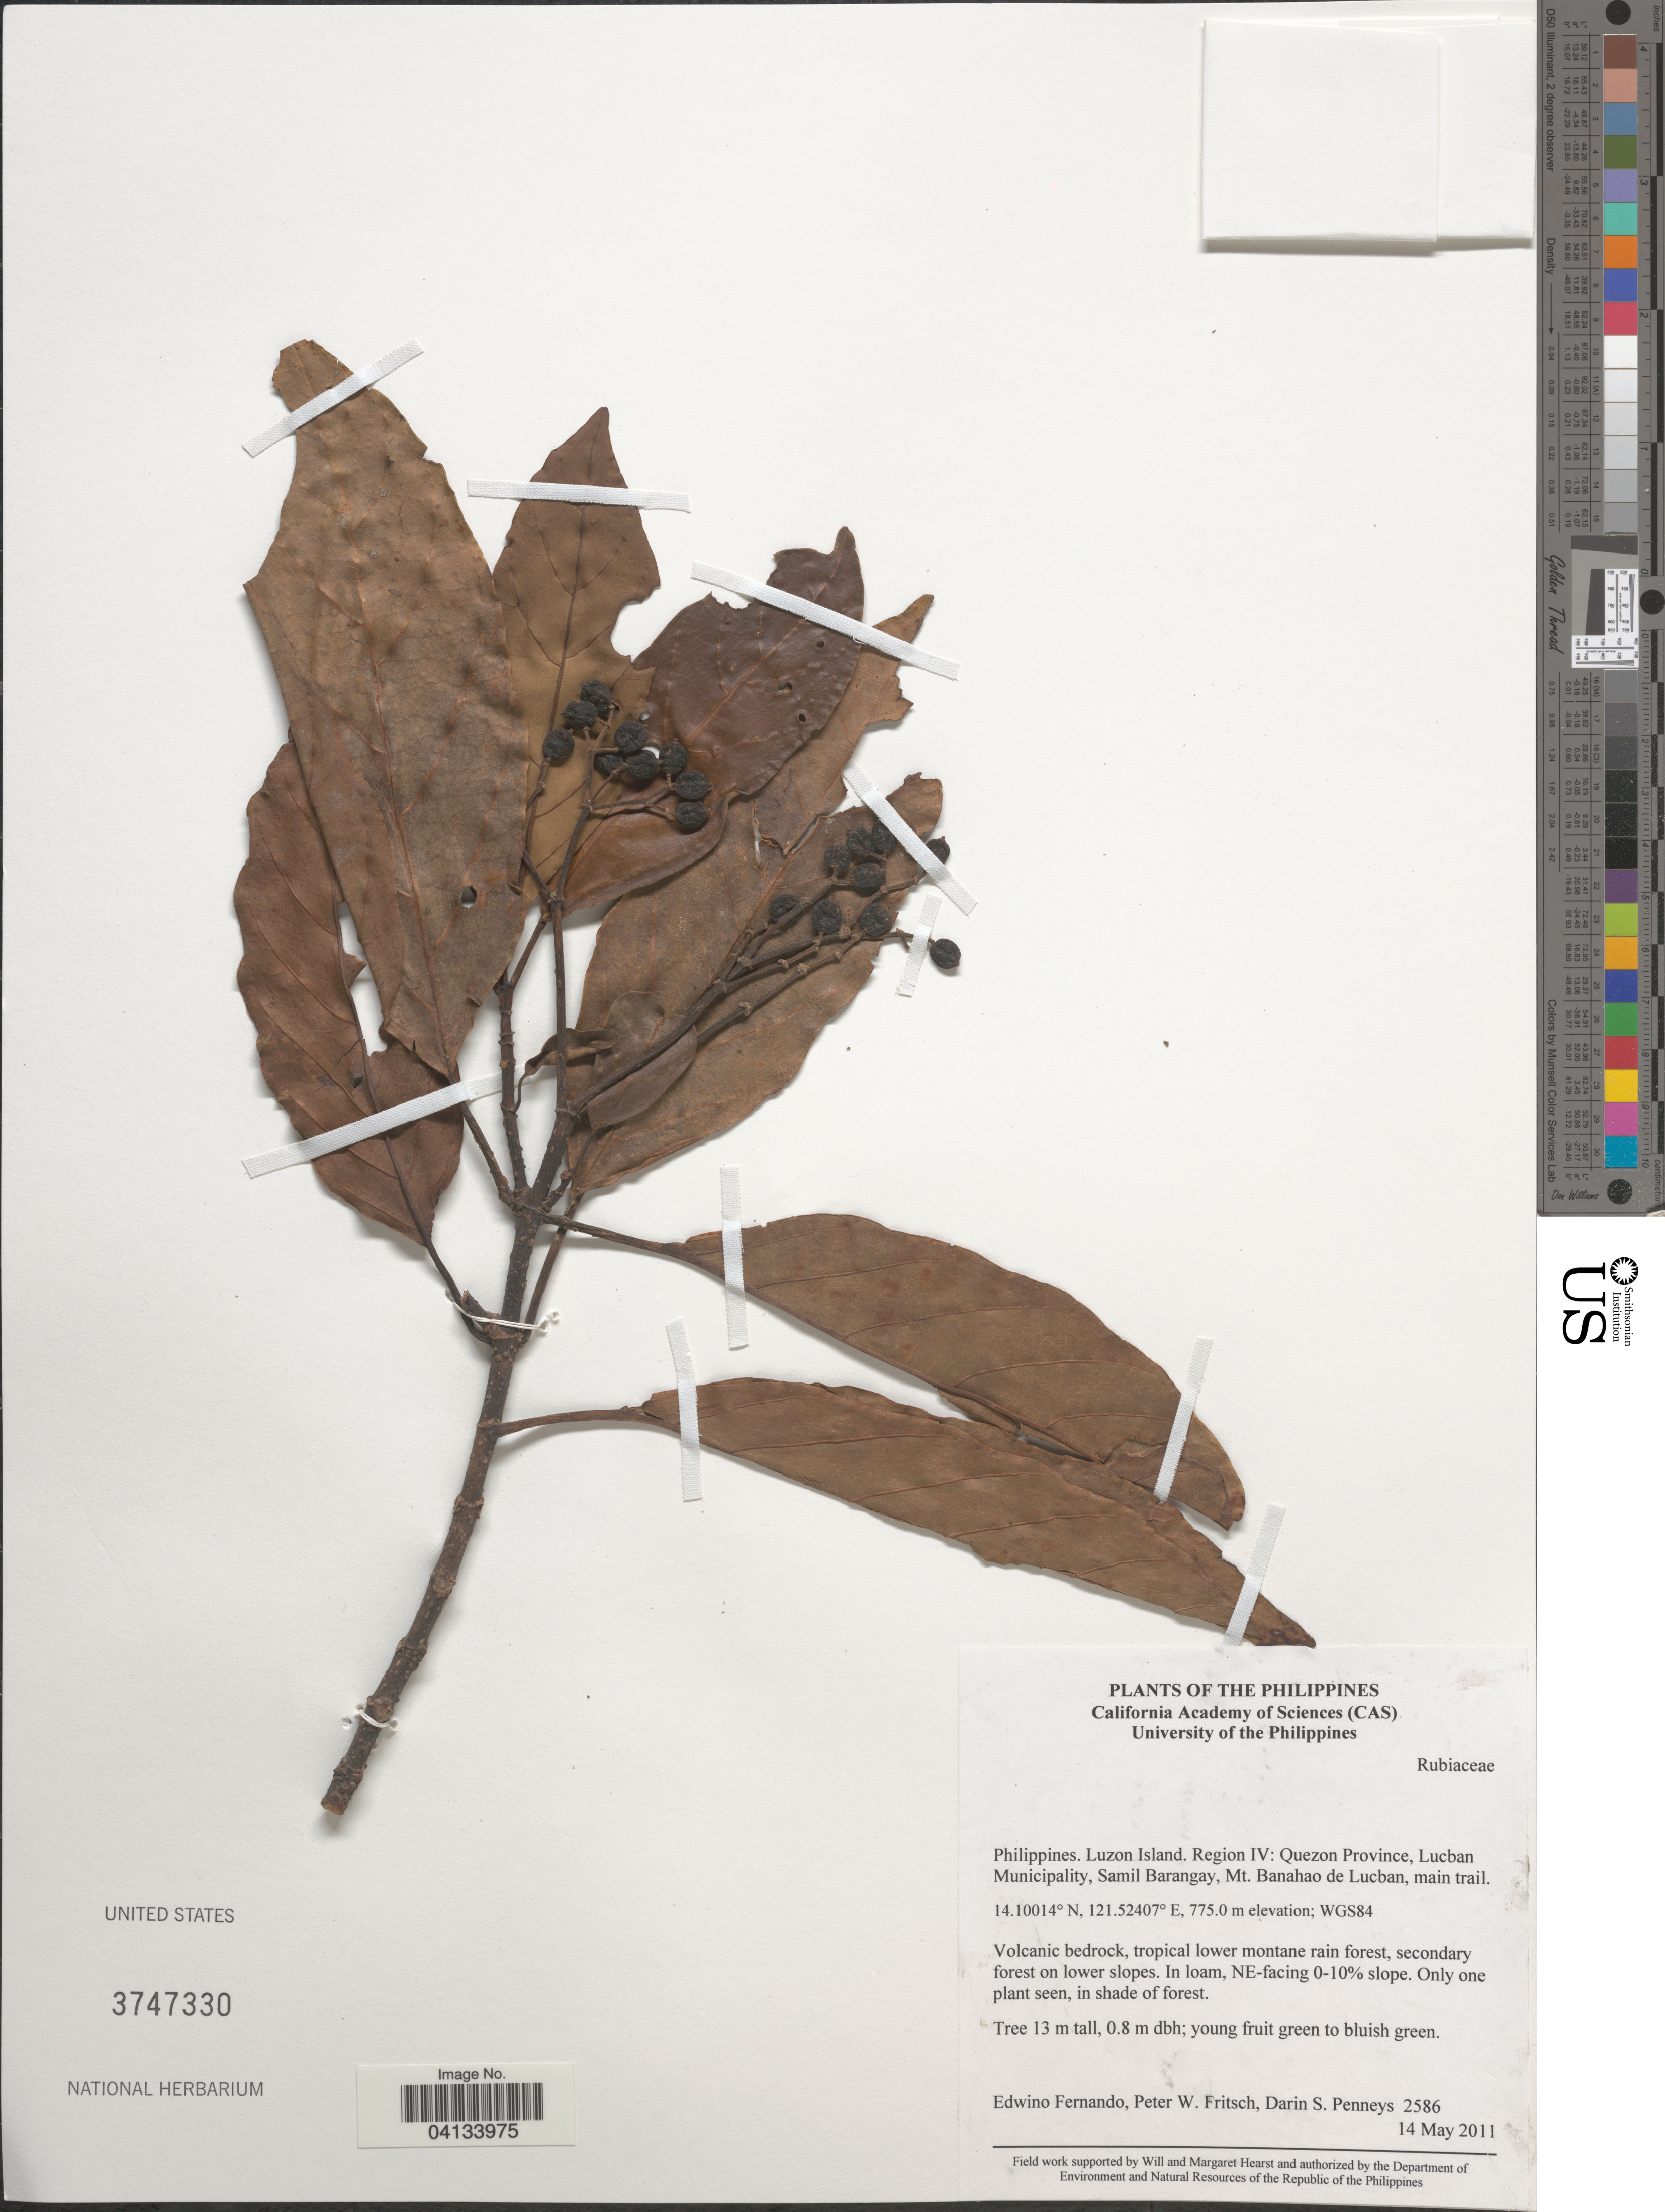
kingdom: Plantae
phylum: Tracheophyta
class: Magnoliopsida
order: Gentianales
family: Rubiaceae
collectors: E. S. Fernando, P. W. Fritsch & D. S. Penneys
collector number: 2586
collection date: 2011-05-14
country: Philippines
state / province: Calabarzon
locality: Luzon Island. Region IV: Quezon Province, Lucban Municipality, Samil Barangay, Mt. Banahao de Lucban, main trail. WGS84. NE-facing 0-10% slope.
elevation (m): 775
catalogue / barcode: US 3747330